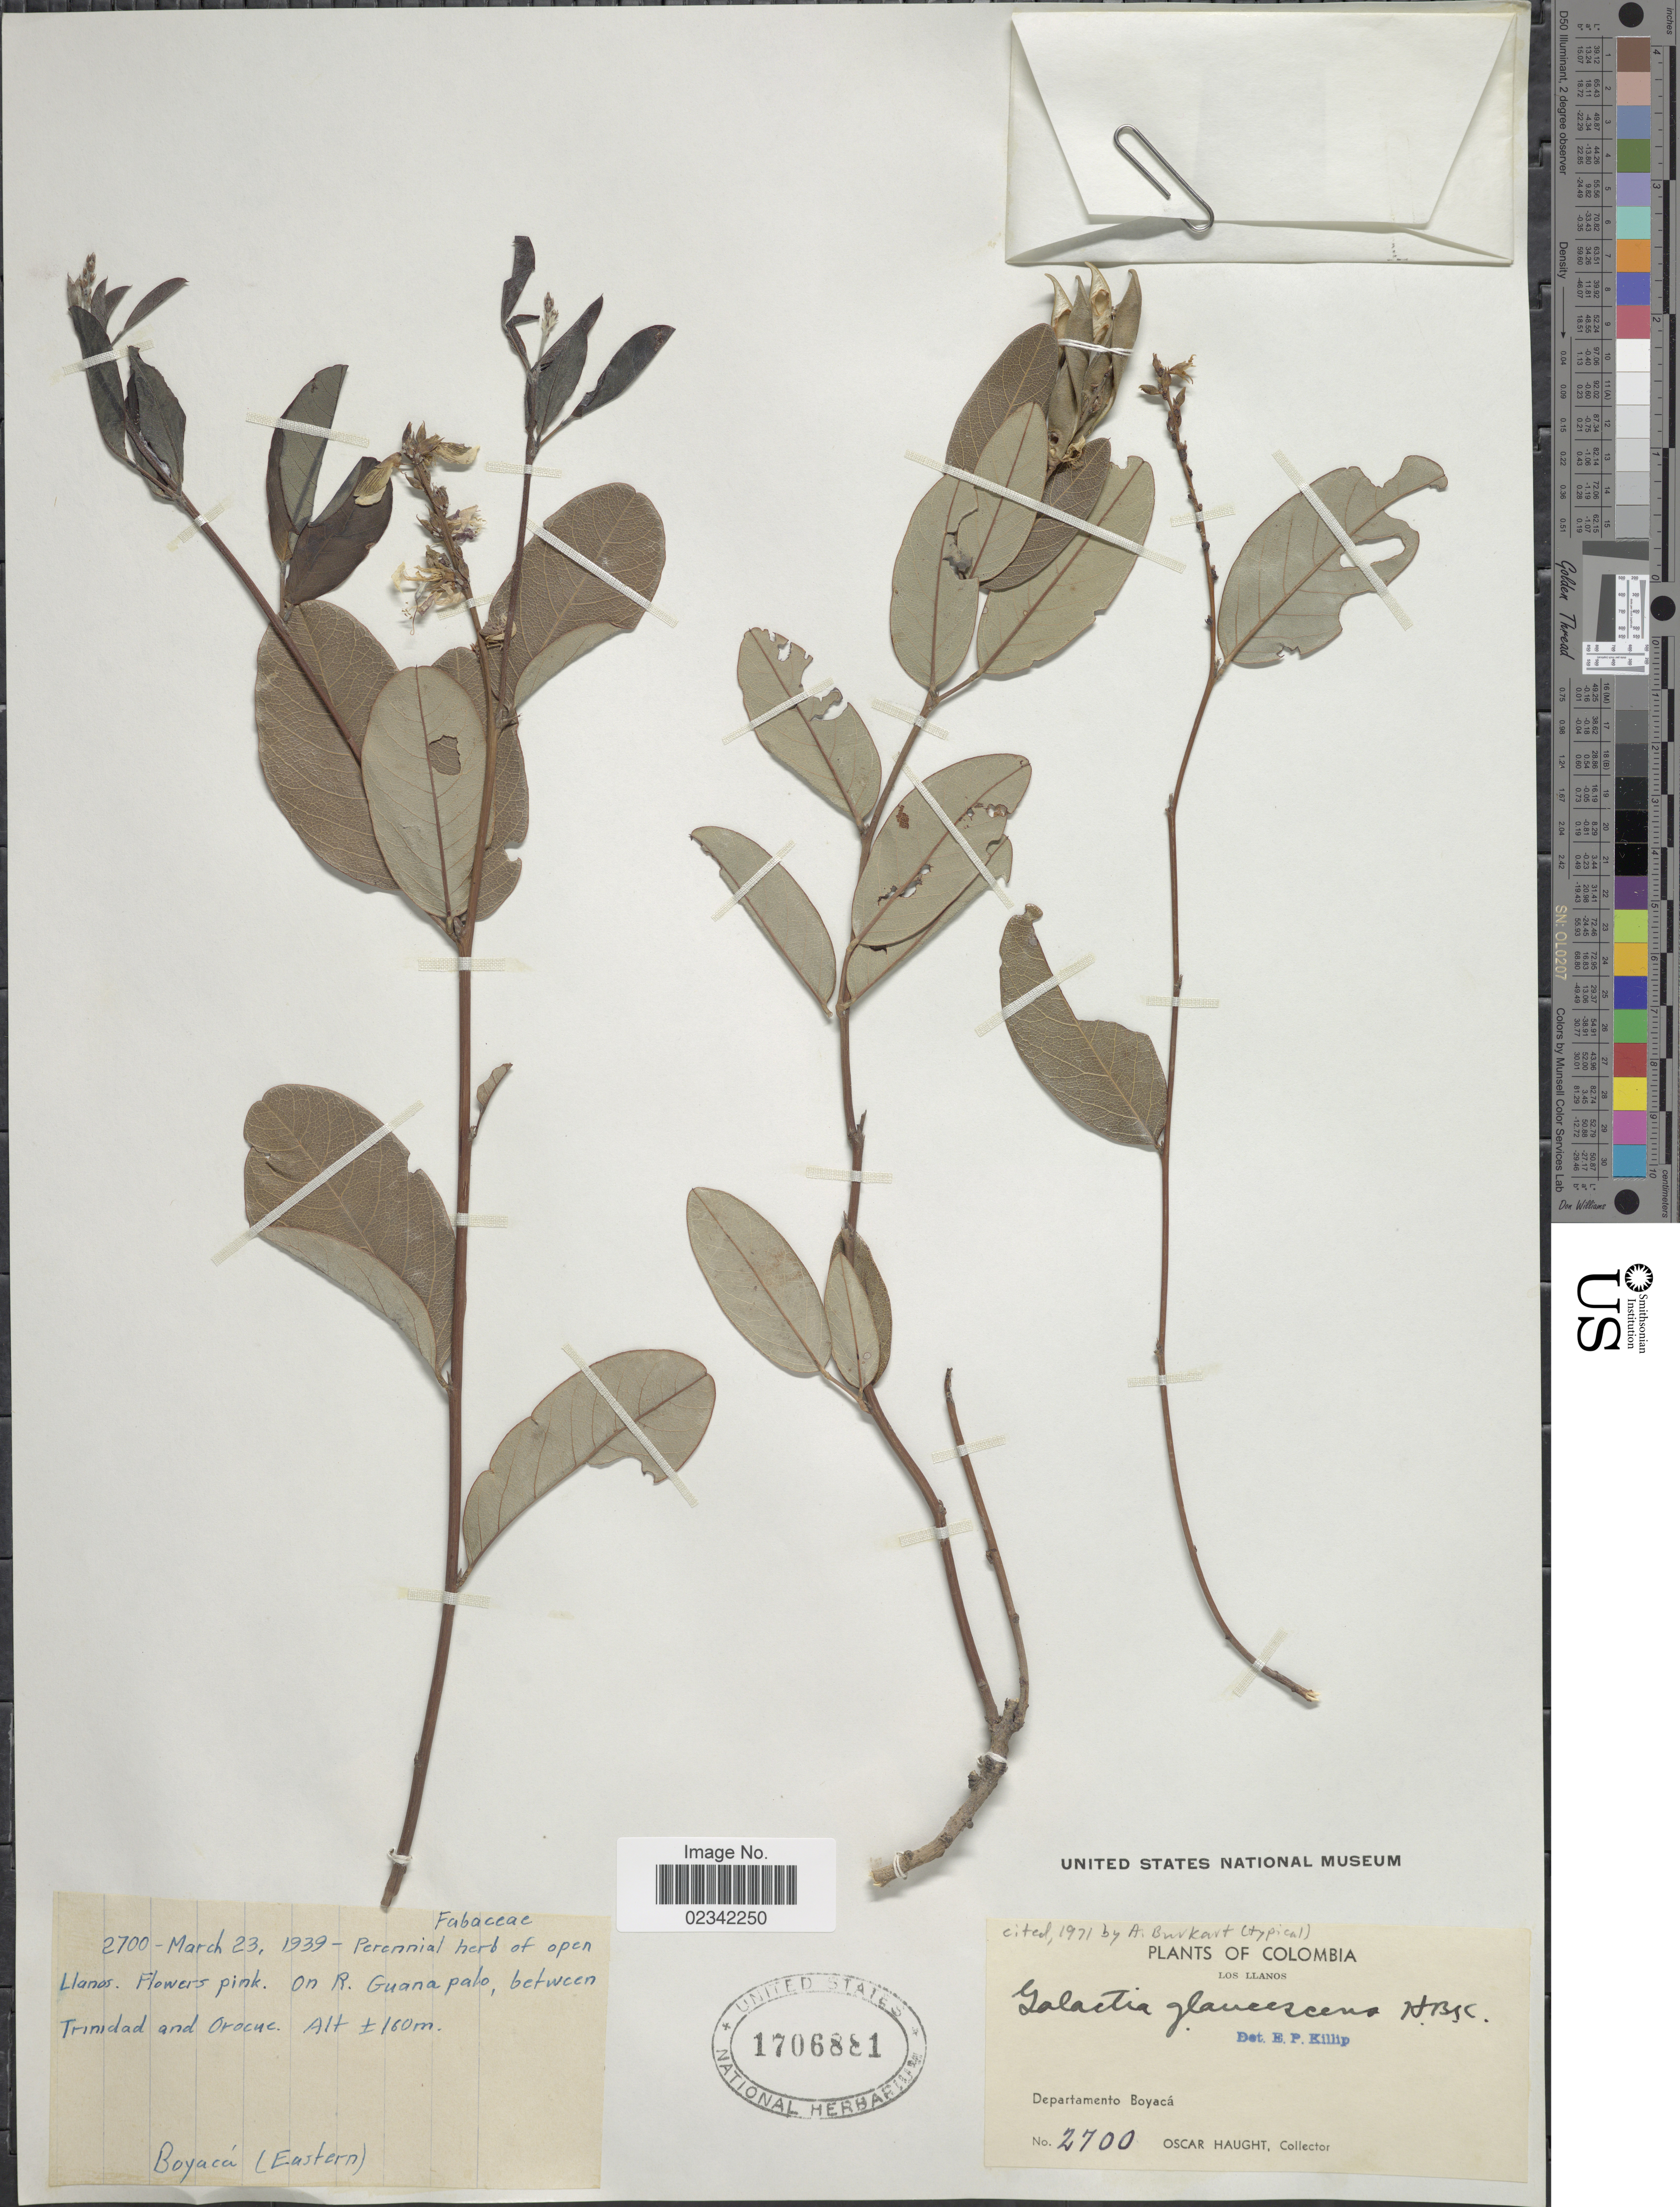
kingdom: Plantae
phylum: Tracheophyta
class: Magnoliopsida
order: Fabales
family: Fabaceae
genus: Galactia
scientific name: Galactia glaucescens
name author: Kunth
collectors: O. L. Haught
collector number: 2700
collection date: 1939-03-23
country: Colombia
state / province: Boyacá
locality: On R. Guana palo, between Trinidad and Orocue, Boyaca (Eastern)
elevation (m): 160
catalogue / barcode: US 1706881